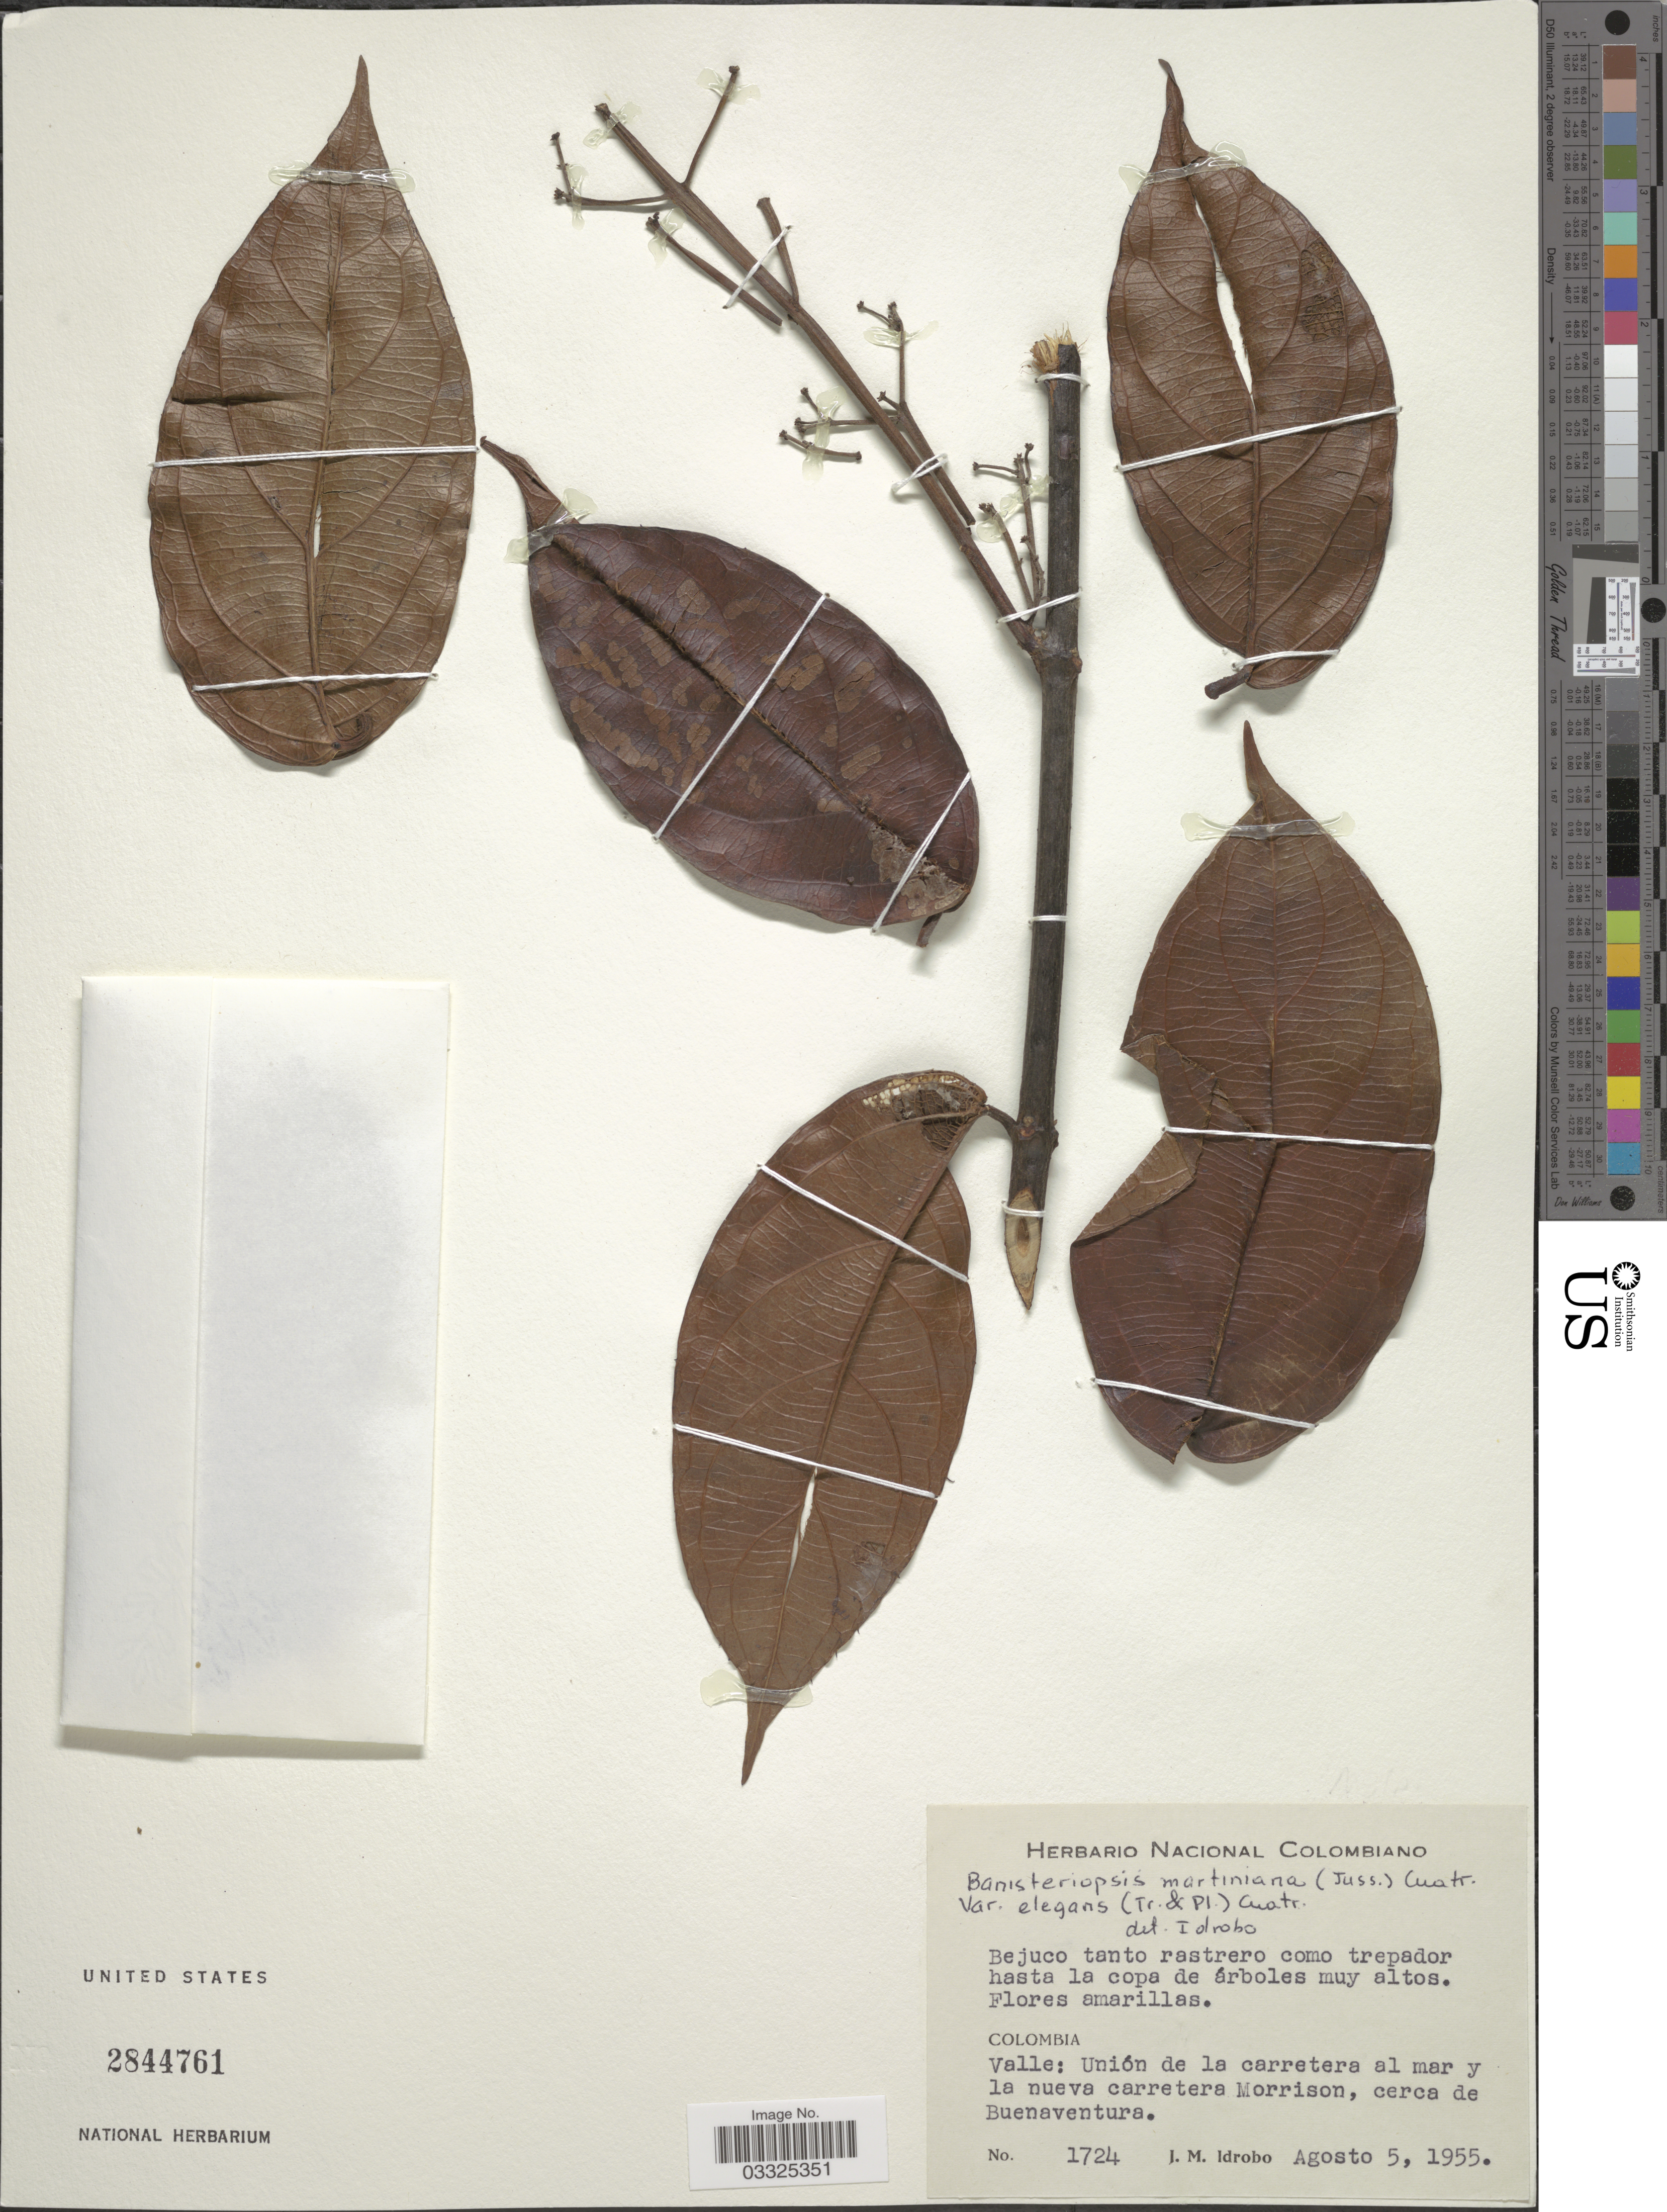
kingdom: Plantae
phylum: Tracheophyta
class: Magnoliopsida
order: Malpighiales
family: Malpighiaceae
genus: Banisteriopsis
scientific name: Banisteriopsis martiniana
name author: (A. Juss.) Cuatrec.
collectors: J. M. Idrobo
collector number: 1724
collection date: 1955-08-05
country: Colombia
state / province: Valle del Cauca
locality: Valle: Unión de la carretera al mar y la nueva carretera Morrison, cerca de Buenaventura.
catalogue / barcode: US 2844761